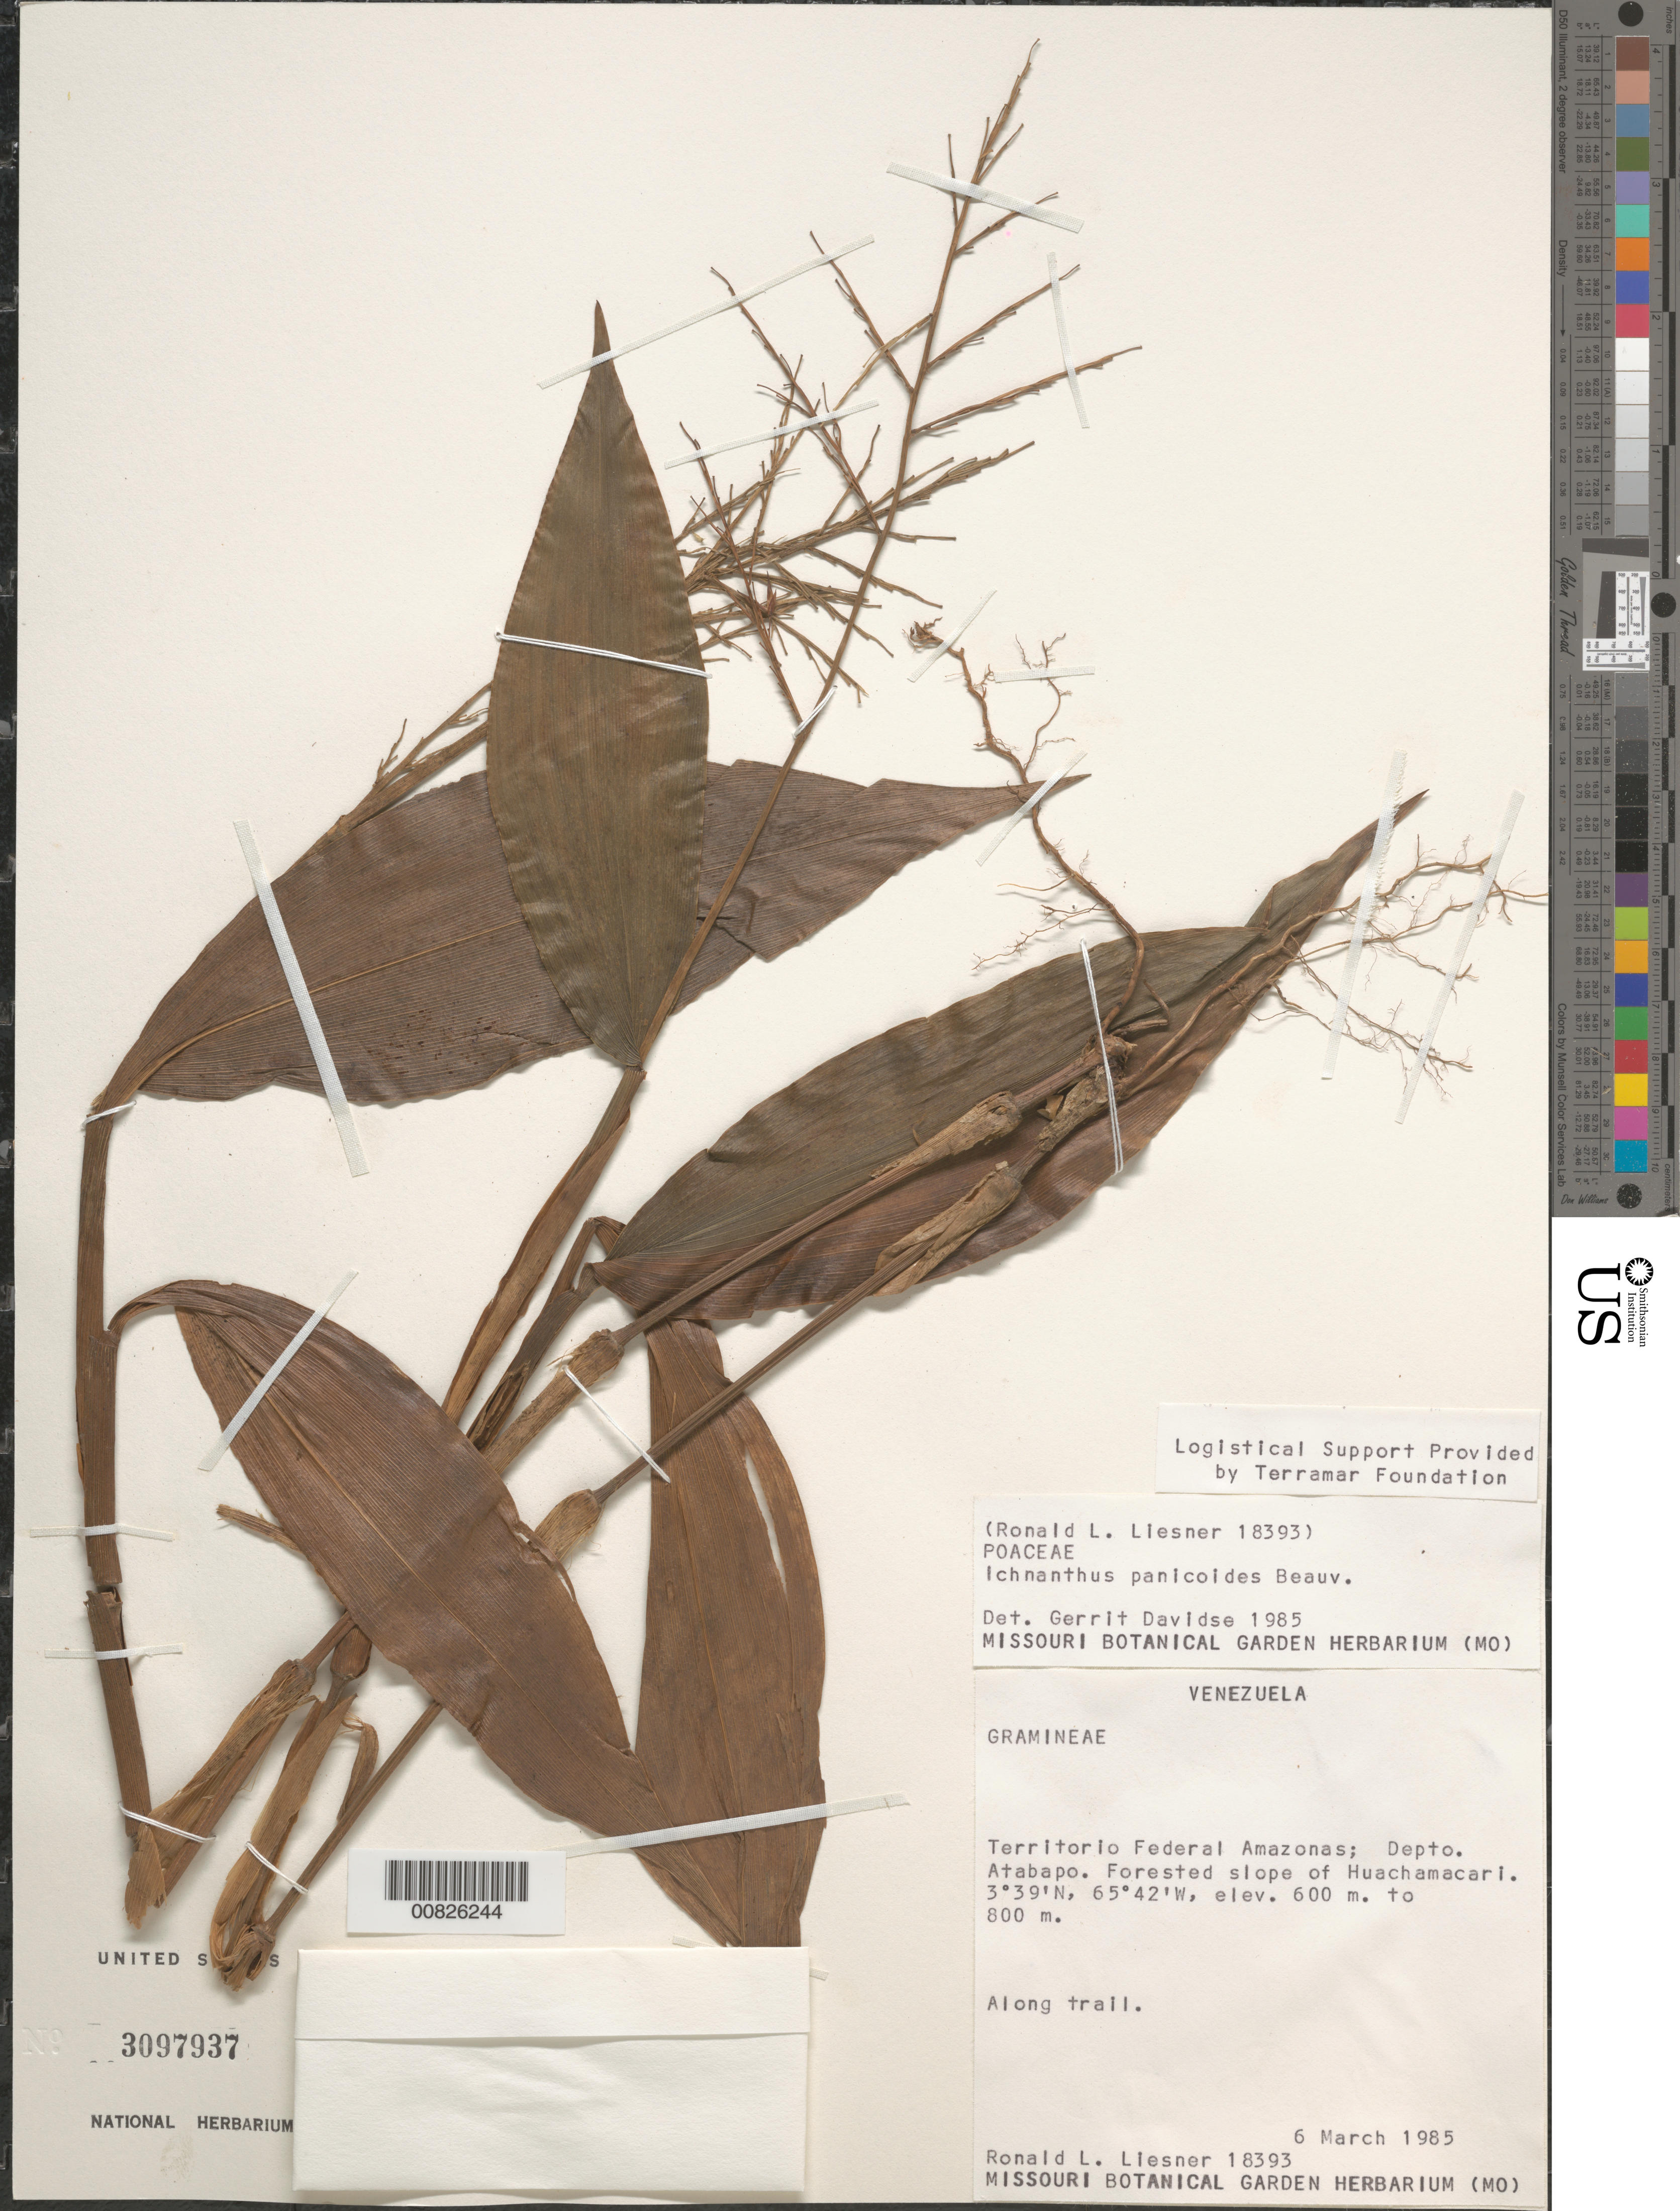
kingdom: Plantae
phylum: Tracheophyta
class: Liliopsida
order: Poales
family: Poaceae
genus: Ichnanthus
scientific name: Ichnanthus panicoides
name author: P. Beauv.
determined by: Davidse, Gerrit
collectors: R. L. Liesner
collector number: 18393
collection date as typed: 6-Mar-85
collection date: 1985-03-06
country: Venezuela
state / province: Amazonas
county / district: Atabapo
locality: Huachamacari slopes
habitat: Along trail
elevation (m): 600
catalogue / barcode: US 3097937